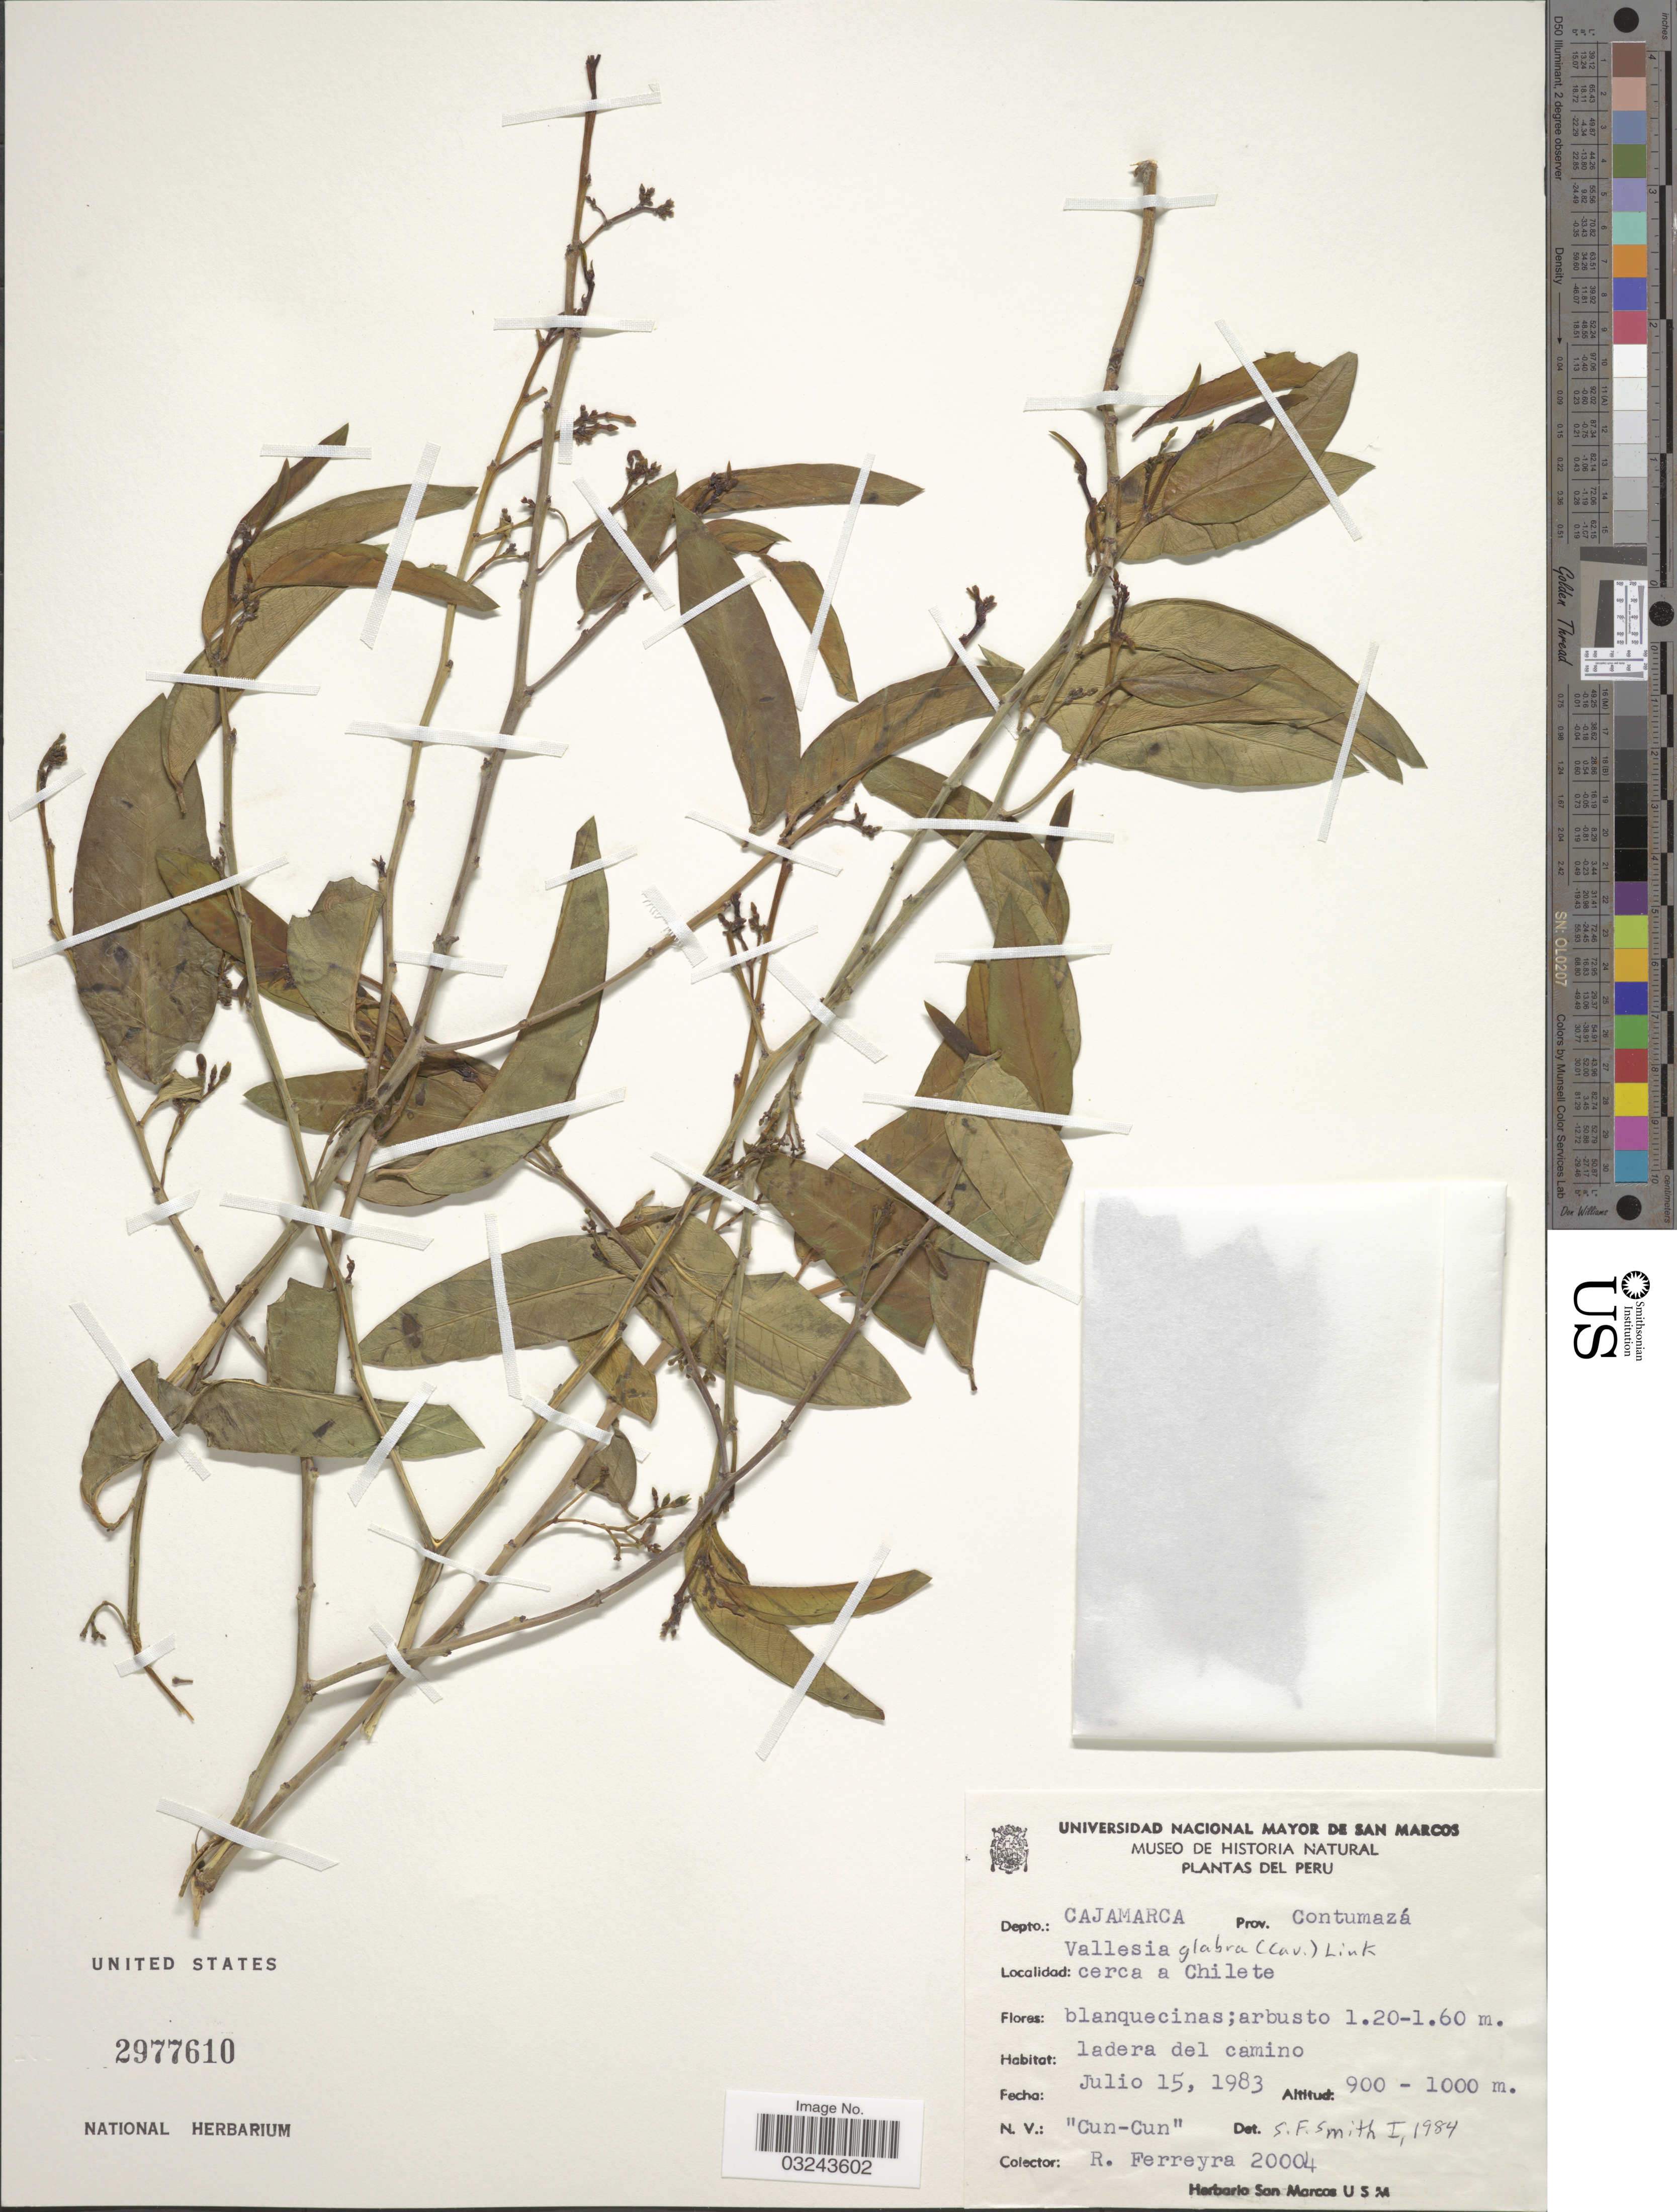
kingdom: Plantae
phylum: Tracheophyta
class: Magnoliopsida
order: Gentianales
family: Apocynaceae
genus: Vallesia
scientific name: Vallesia glabra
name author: (Cav.) Link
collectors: R. A. Ferreyra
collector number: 20004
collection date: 1983-07-15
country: Peru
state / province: Cajamarca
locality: Depto.: Cajamarca, Prov. Contuzamá, cerca a Chilete.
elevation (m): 900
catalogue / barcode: US 2977610